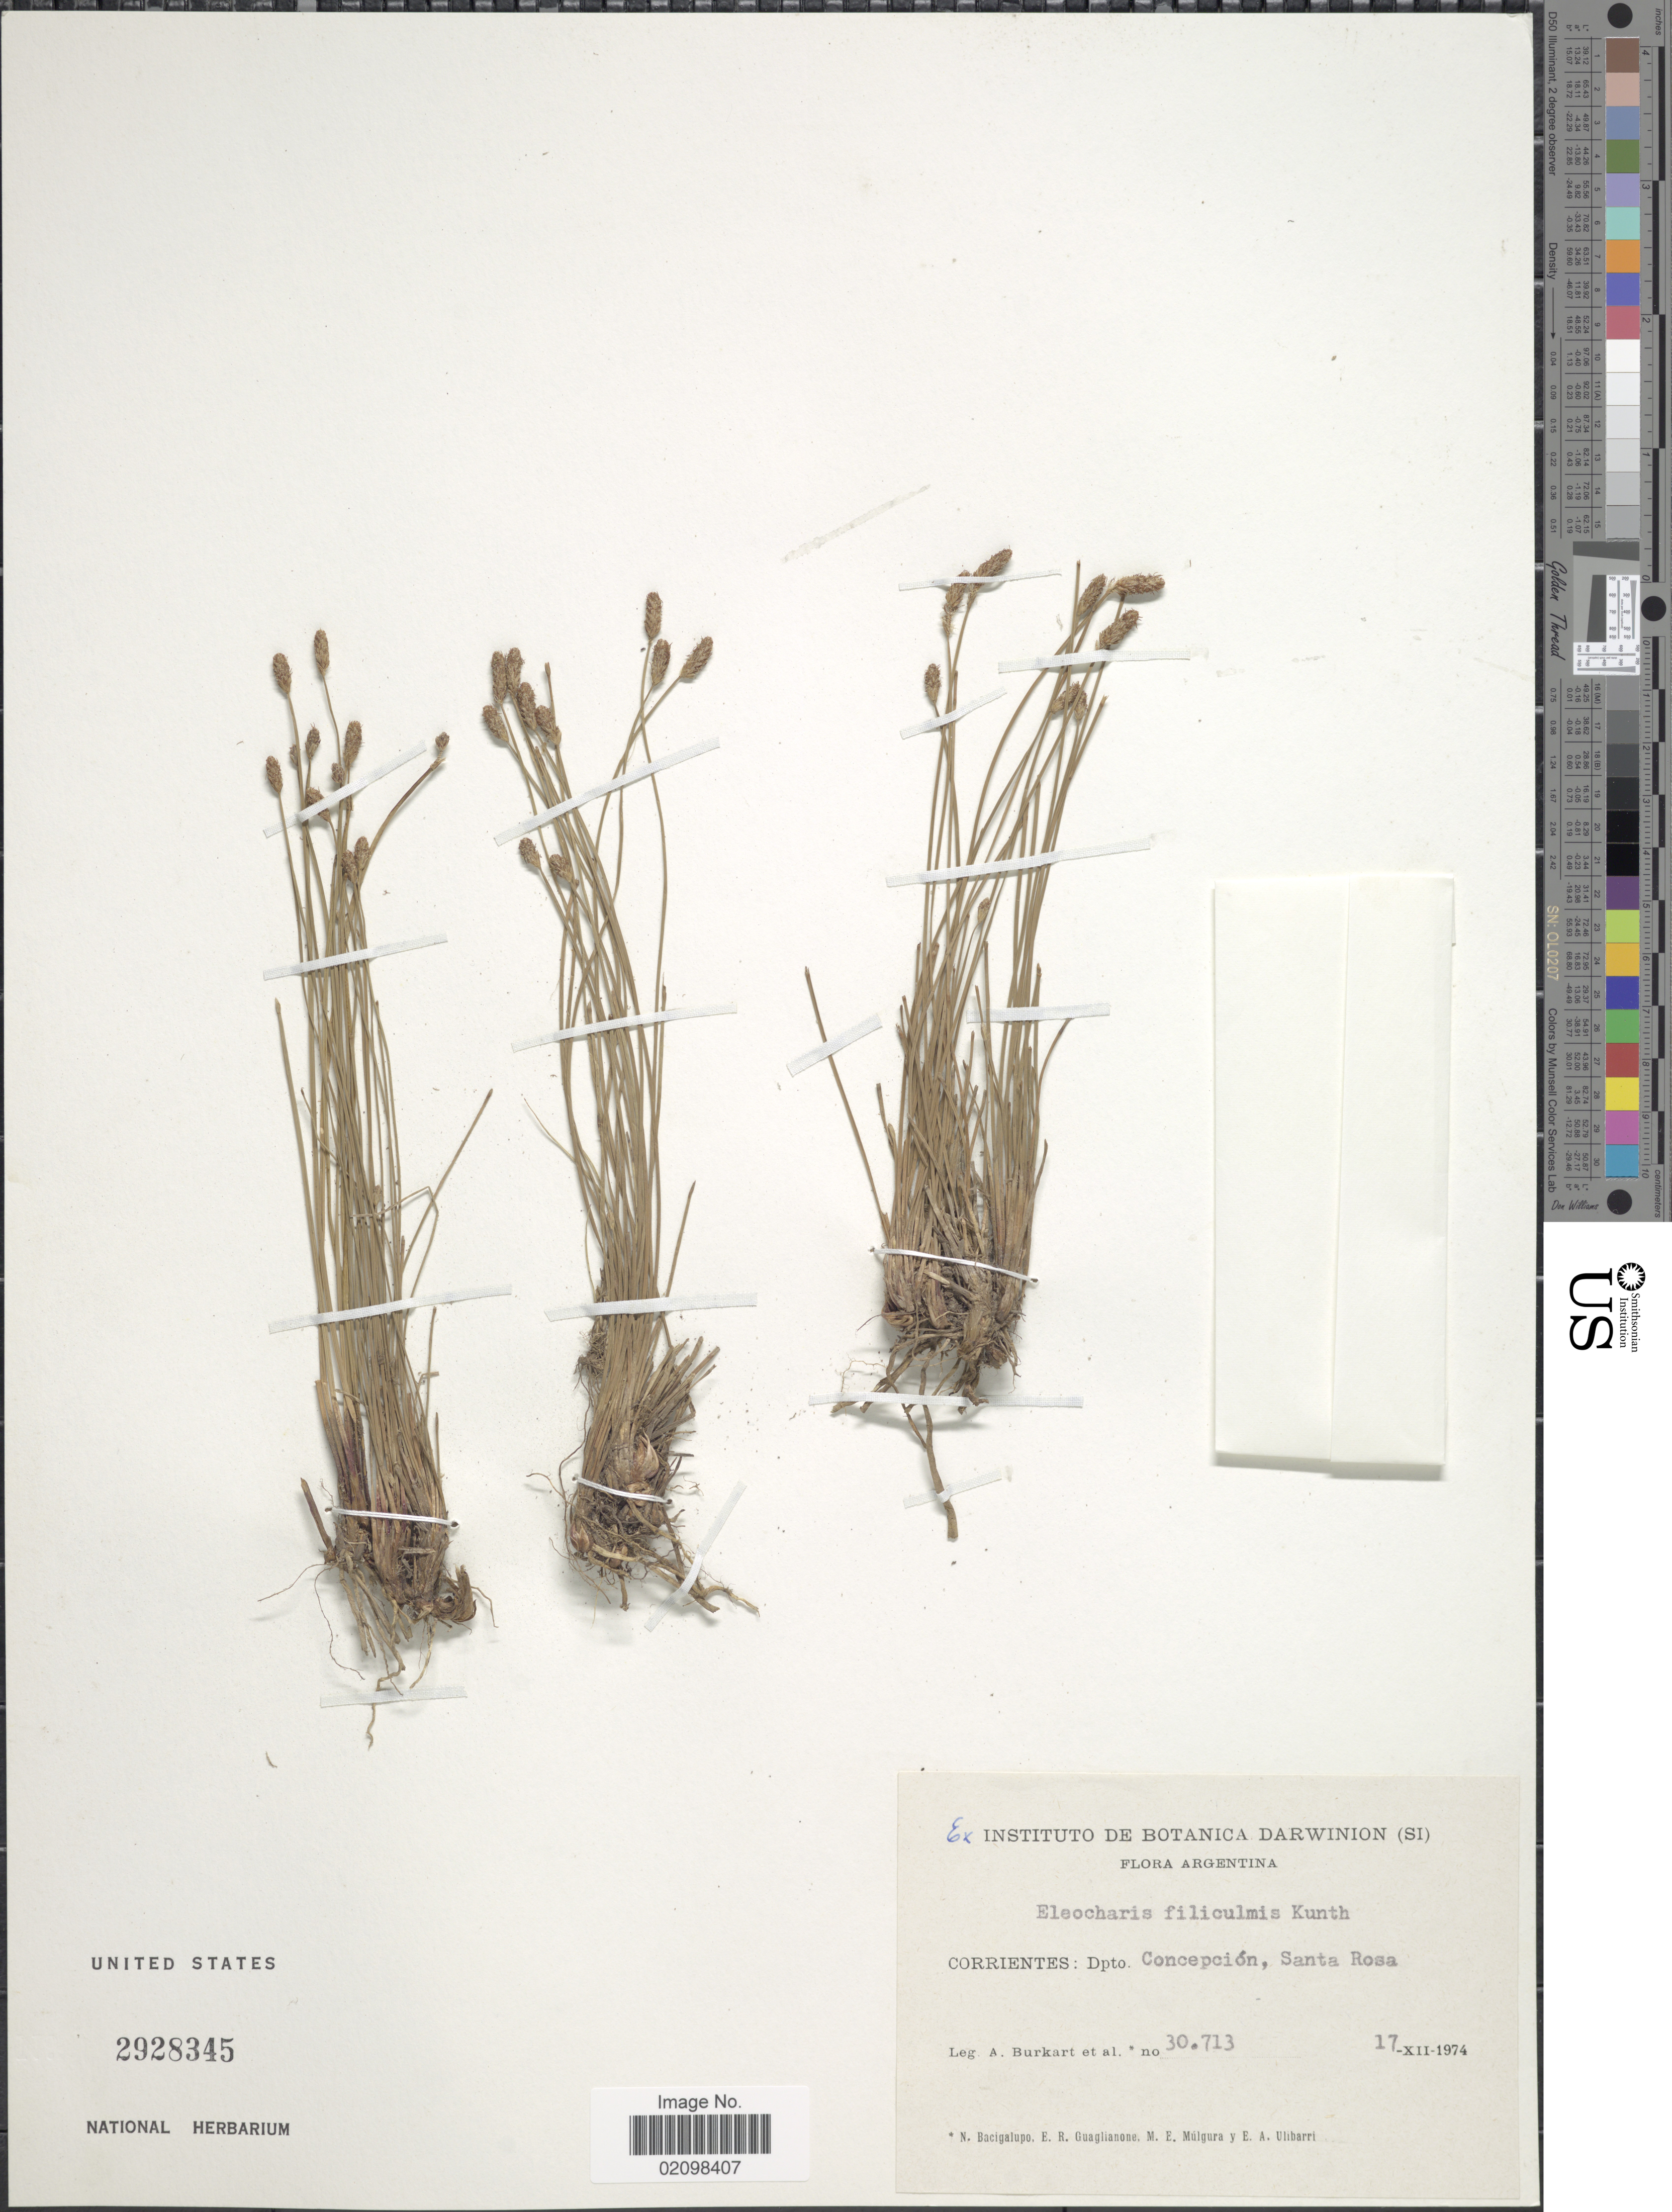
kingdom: Plantae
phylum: Tracheophyta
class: Liliopsida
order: Poales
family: Cyperaceae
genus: Eleocharis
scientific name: Eleocharis filiculmis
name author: Kunth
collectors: A. E. Burkart & et al.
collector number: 30713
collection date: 1974-12-17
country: Argentina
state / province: Corrientes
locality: Dpto. Concepción, Santa Rosa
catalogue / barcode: US 2928345